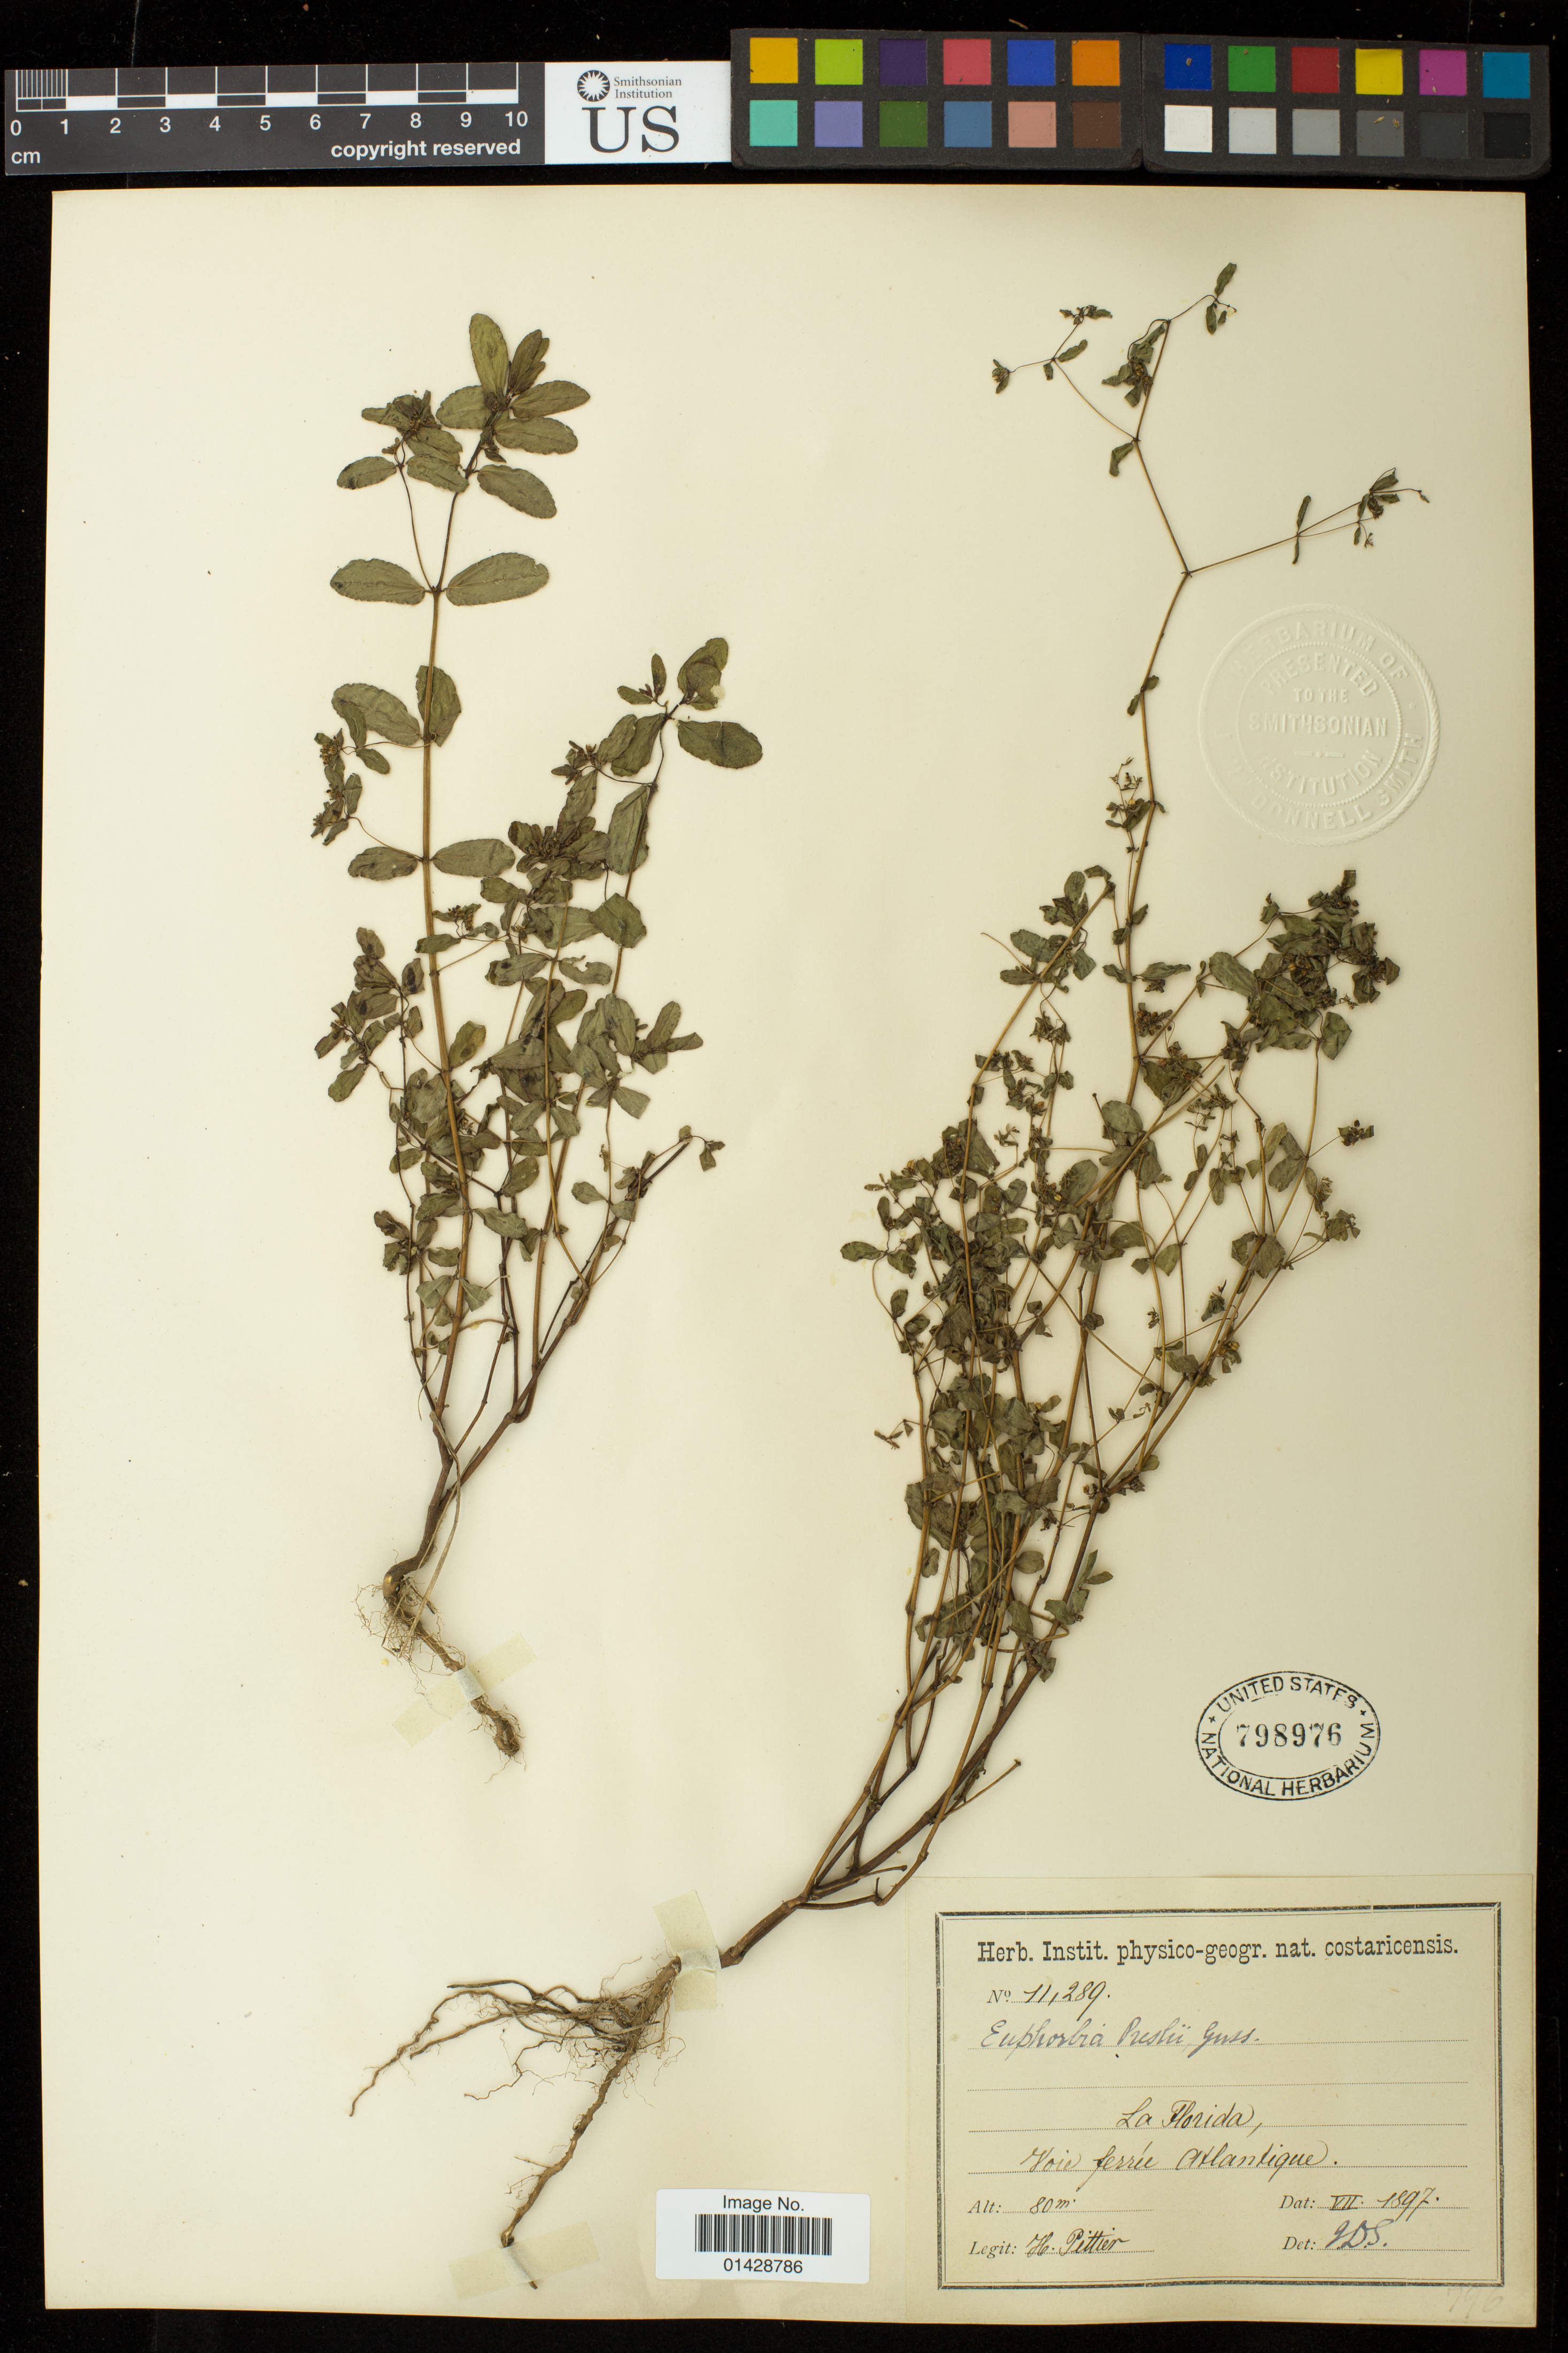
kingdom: Plantae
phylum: Tracheophyta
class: Magnoliopsida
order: Malpighiales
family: Euphorbiaceae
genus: Euphorbia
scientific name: Euphorbia maculata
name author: L.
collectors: H. F. Pittier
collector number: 11289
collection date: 1897-07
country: Costa Rica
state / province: Guanacaste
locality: La Florida, Voie feree Atlantique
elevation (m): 80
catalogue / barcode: US 798976